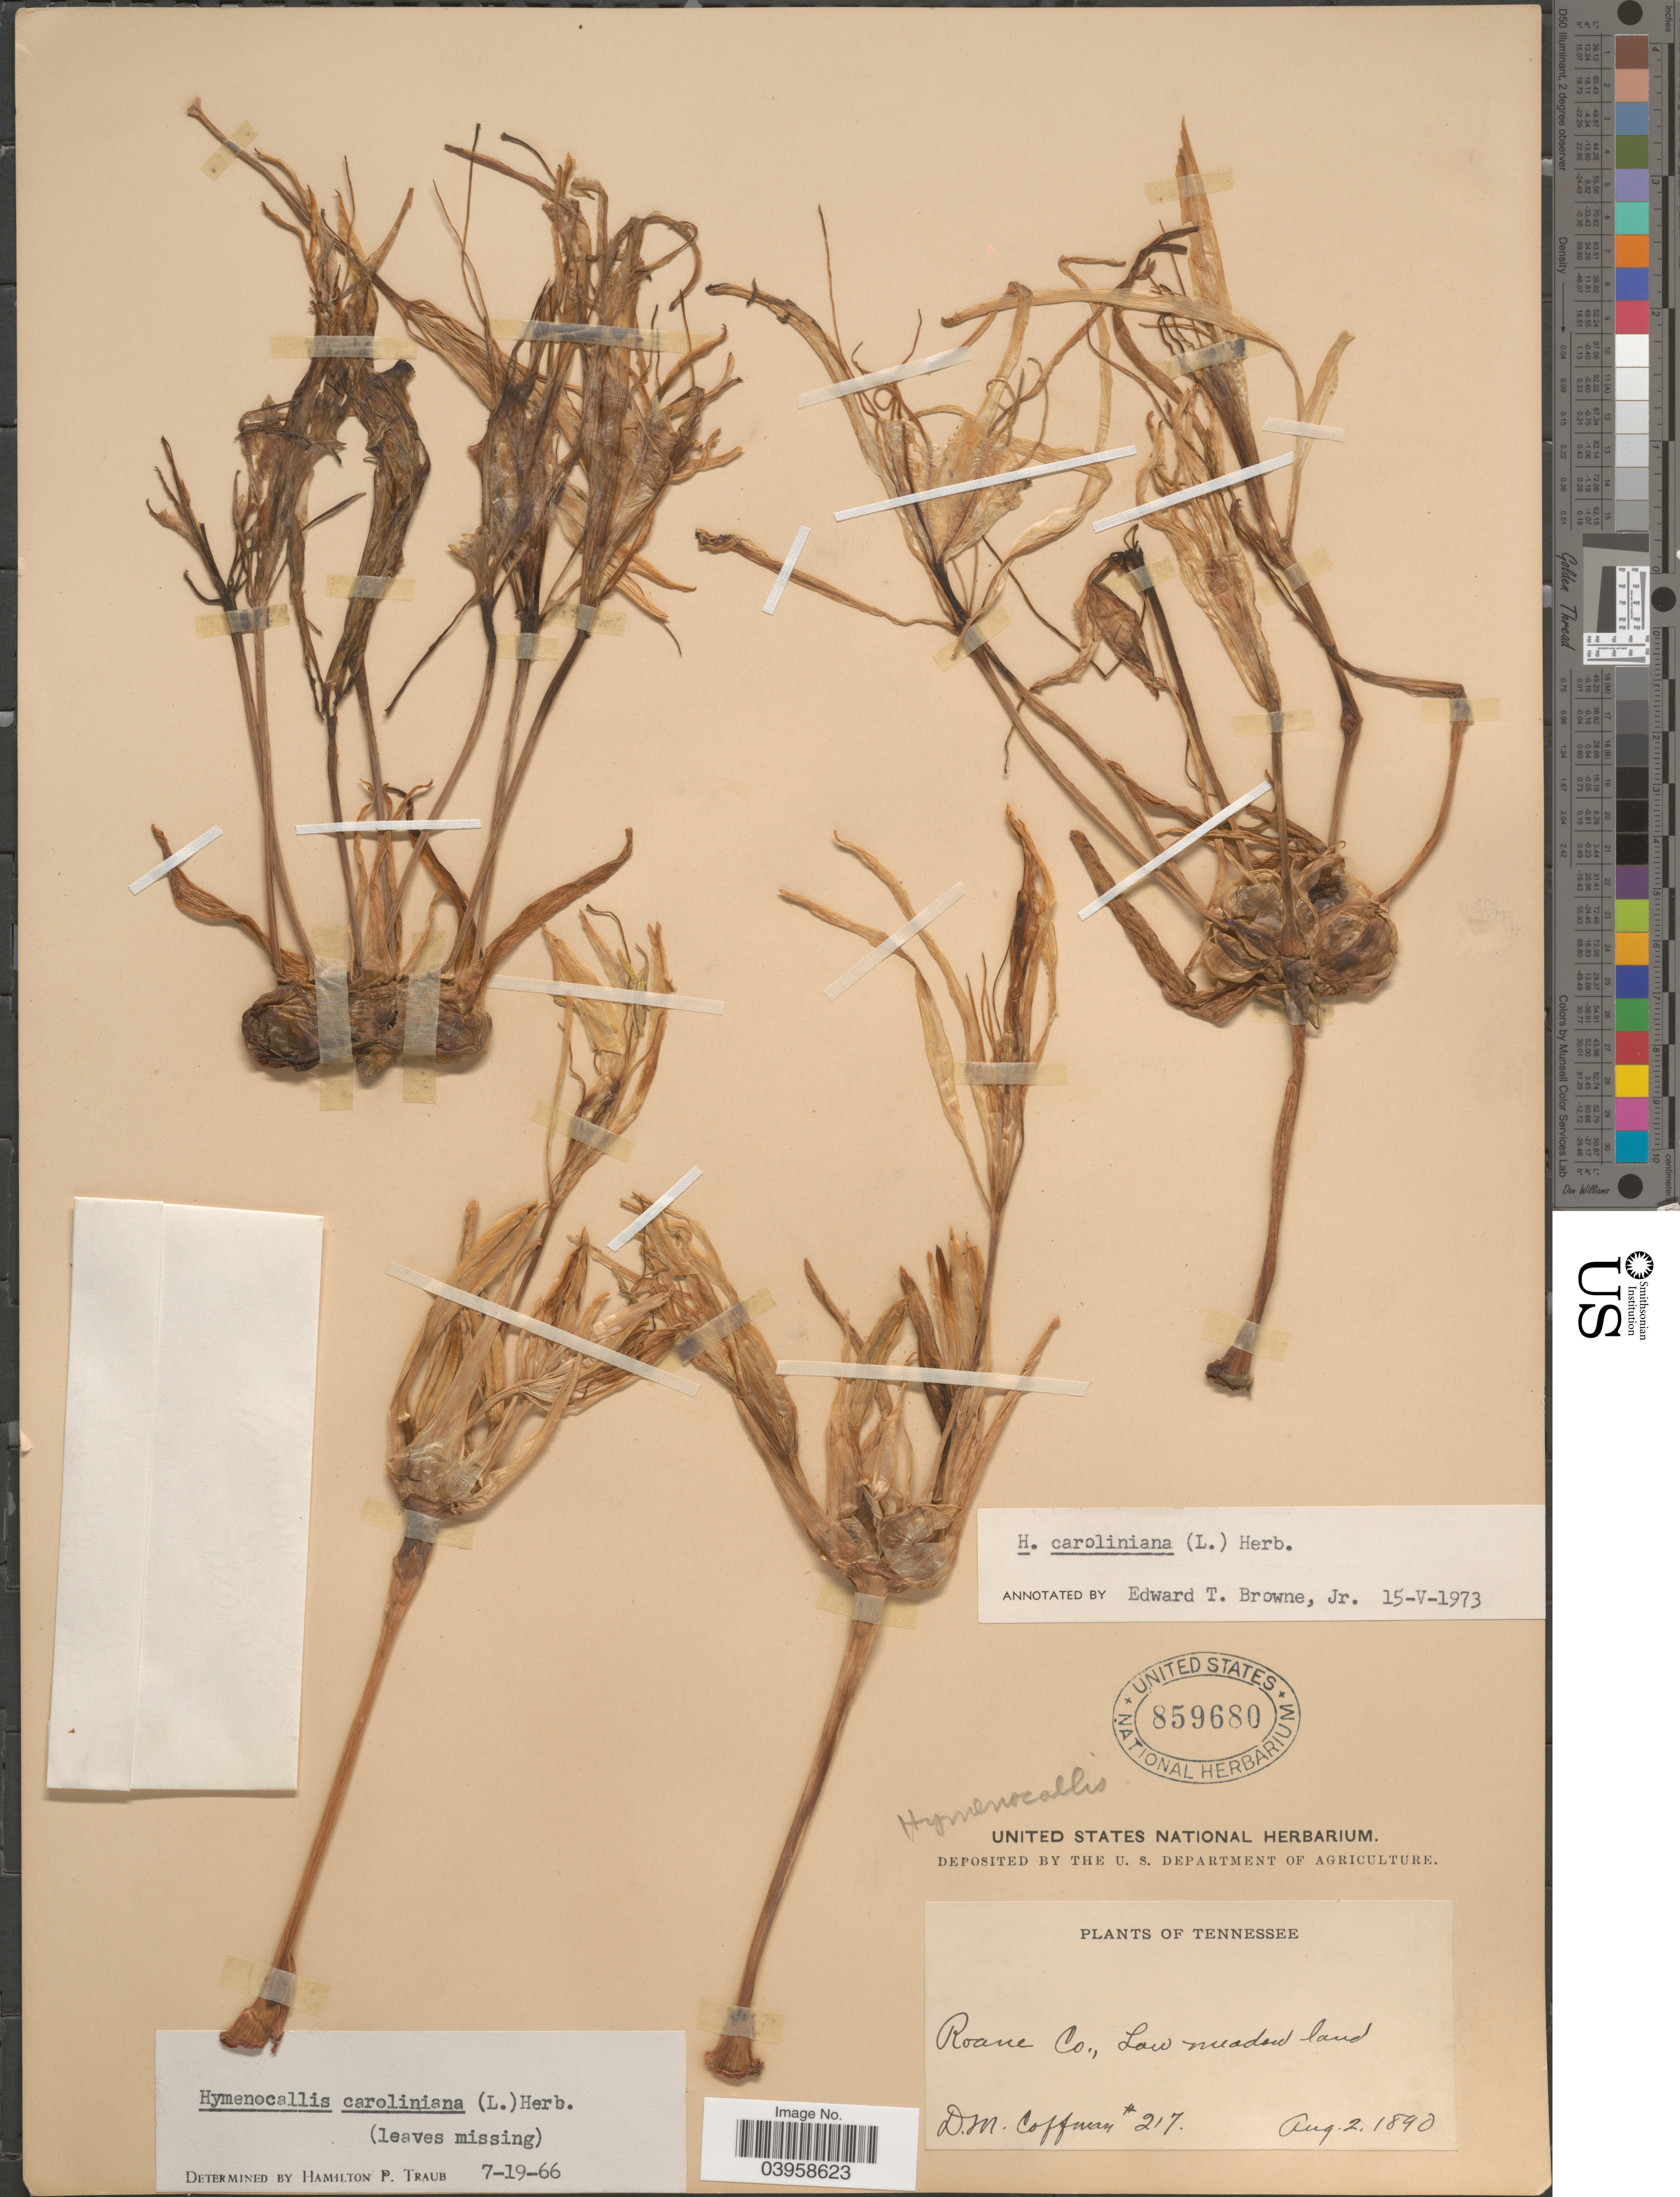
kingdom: Plantae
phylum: Tracheophyta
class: Liliopsida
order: Asparagales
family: Amaryllidaceae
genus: Hymenocallis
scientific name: Hymenocallis caroliniana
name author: (L.) Herb.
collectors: D. M. Coffman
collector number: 217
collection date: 1890-08-02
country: United States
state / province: Tennessee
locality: Roane Co.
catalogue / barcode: US 859680